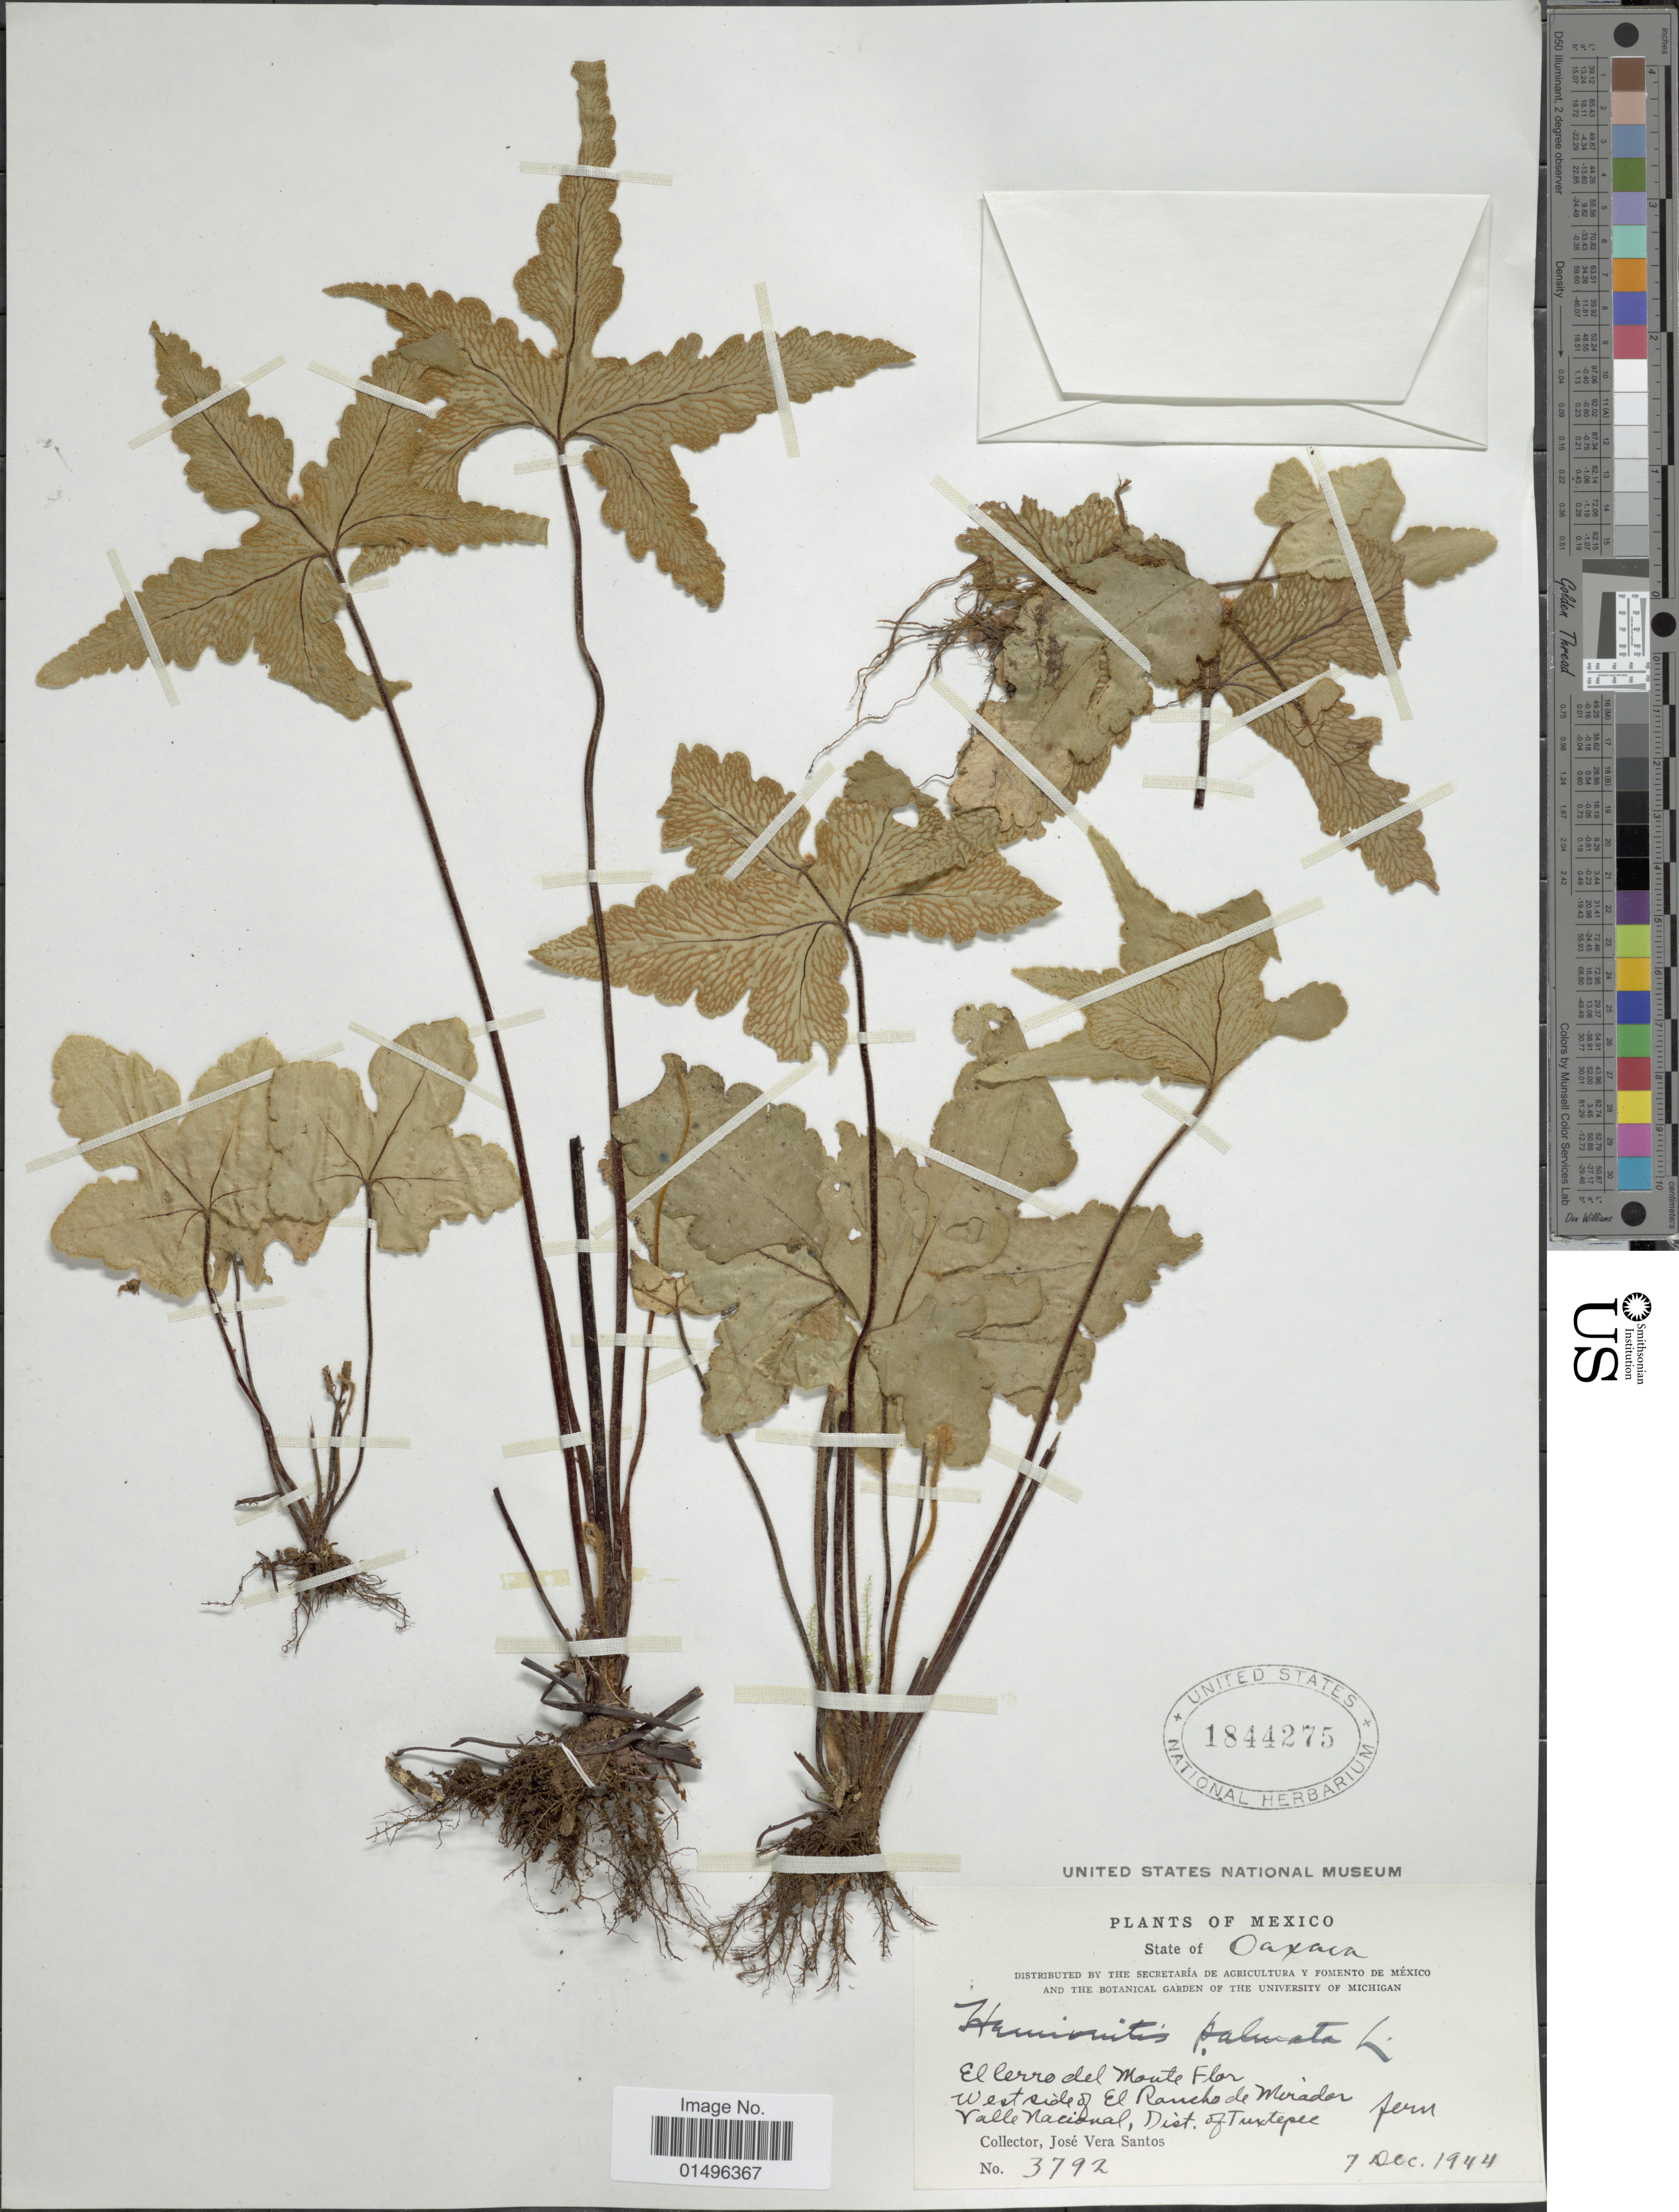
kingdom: Plantae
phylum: Tracheophyta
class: Polypodiopsida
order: Polypodiales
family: Pteridaceae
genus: Hemionitis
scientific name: Hemionitis palmata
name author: L.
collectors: J. V. Santos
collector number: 3792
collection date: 1944-12-07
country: Mexico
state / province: Oaxaca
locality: Mexico, El Cerro del Monte Flor Westside El Rancho de Mirador Valle Nacional, Dist. of Tuxtepec.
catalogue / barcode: US 1844275